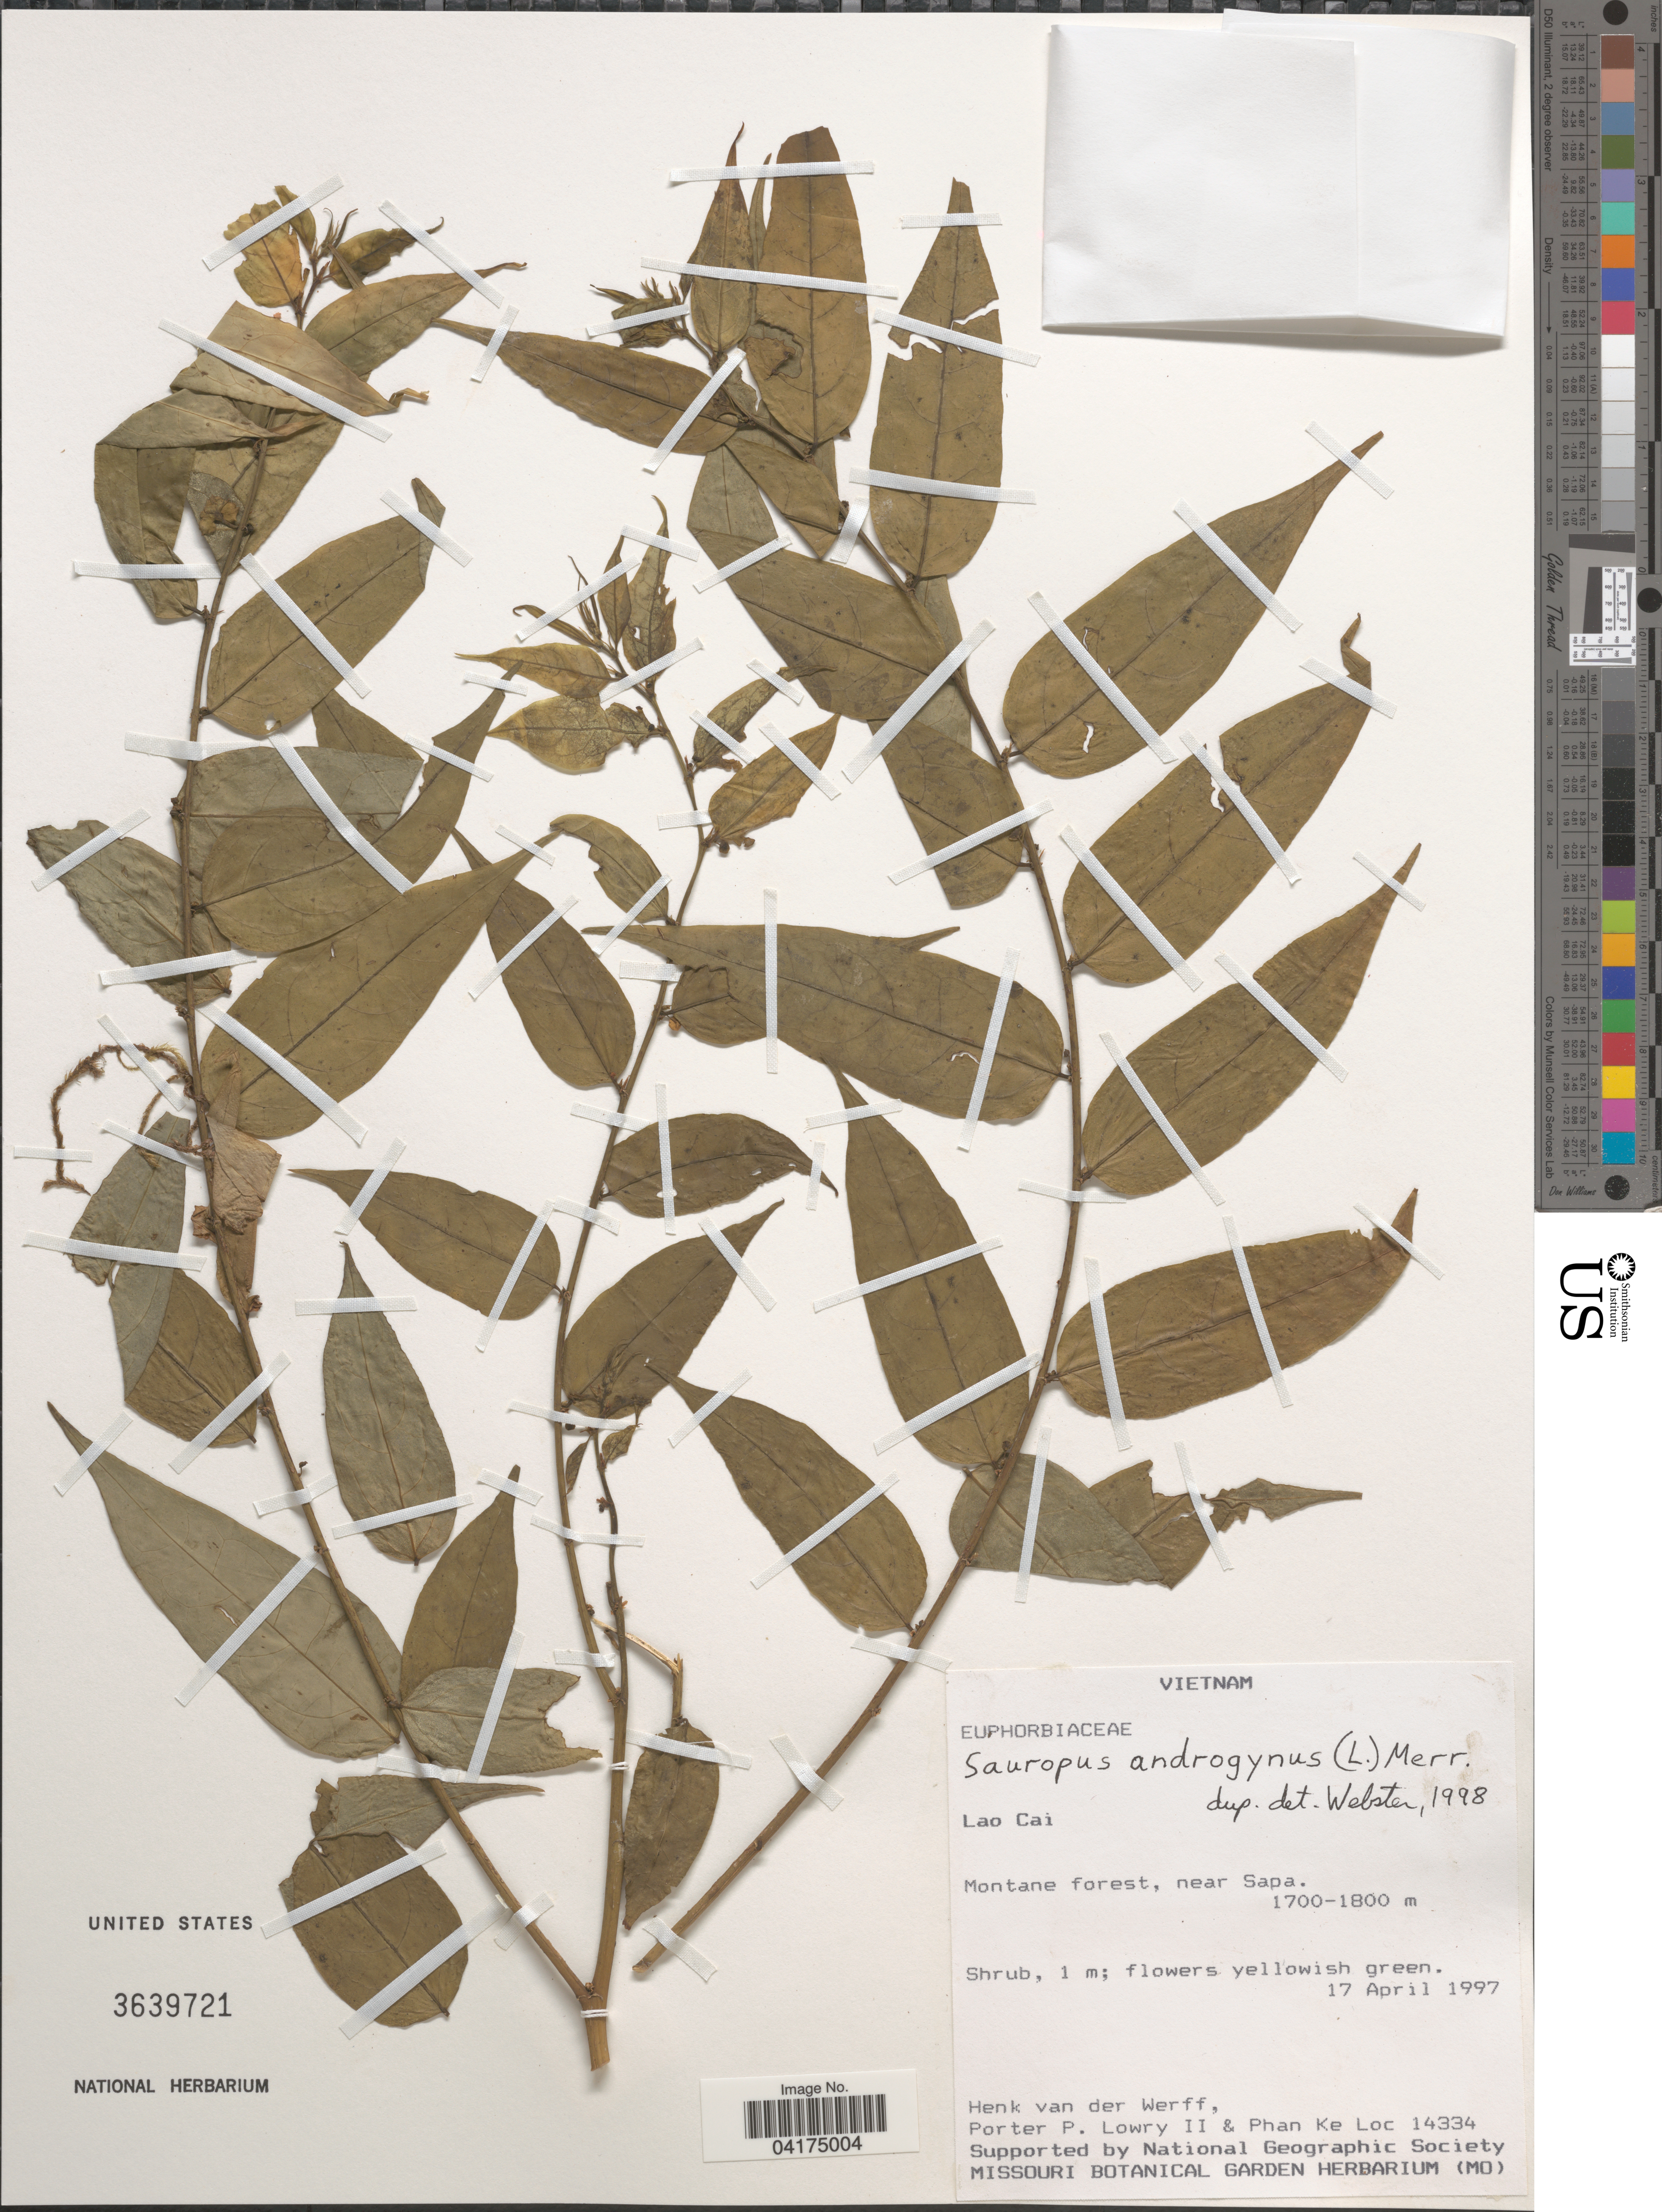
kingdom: Plantae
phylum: Tracheophyta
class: Magnoliopsida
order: Malpighiales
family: Phyllanthaceae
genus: Sauropus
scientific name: Sauropus androgynus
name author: (L.) Merr.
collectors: H. van der Werff, P. P. Lowry & Phan Kê Lôc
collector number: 14334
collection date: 1997-04-17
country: Vietnam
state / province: Lao Cai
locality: Montane forest, near Sapa.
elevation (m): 1700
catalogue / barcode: US 3639721